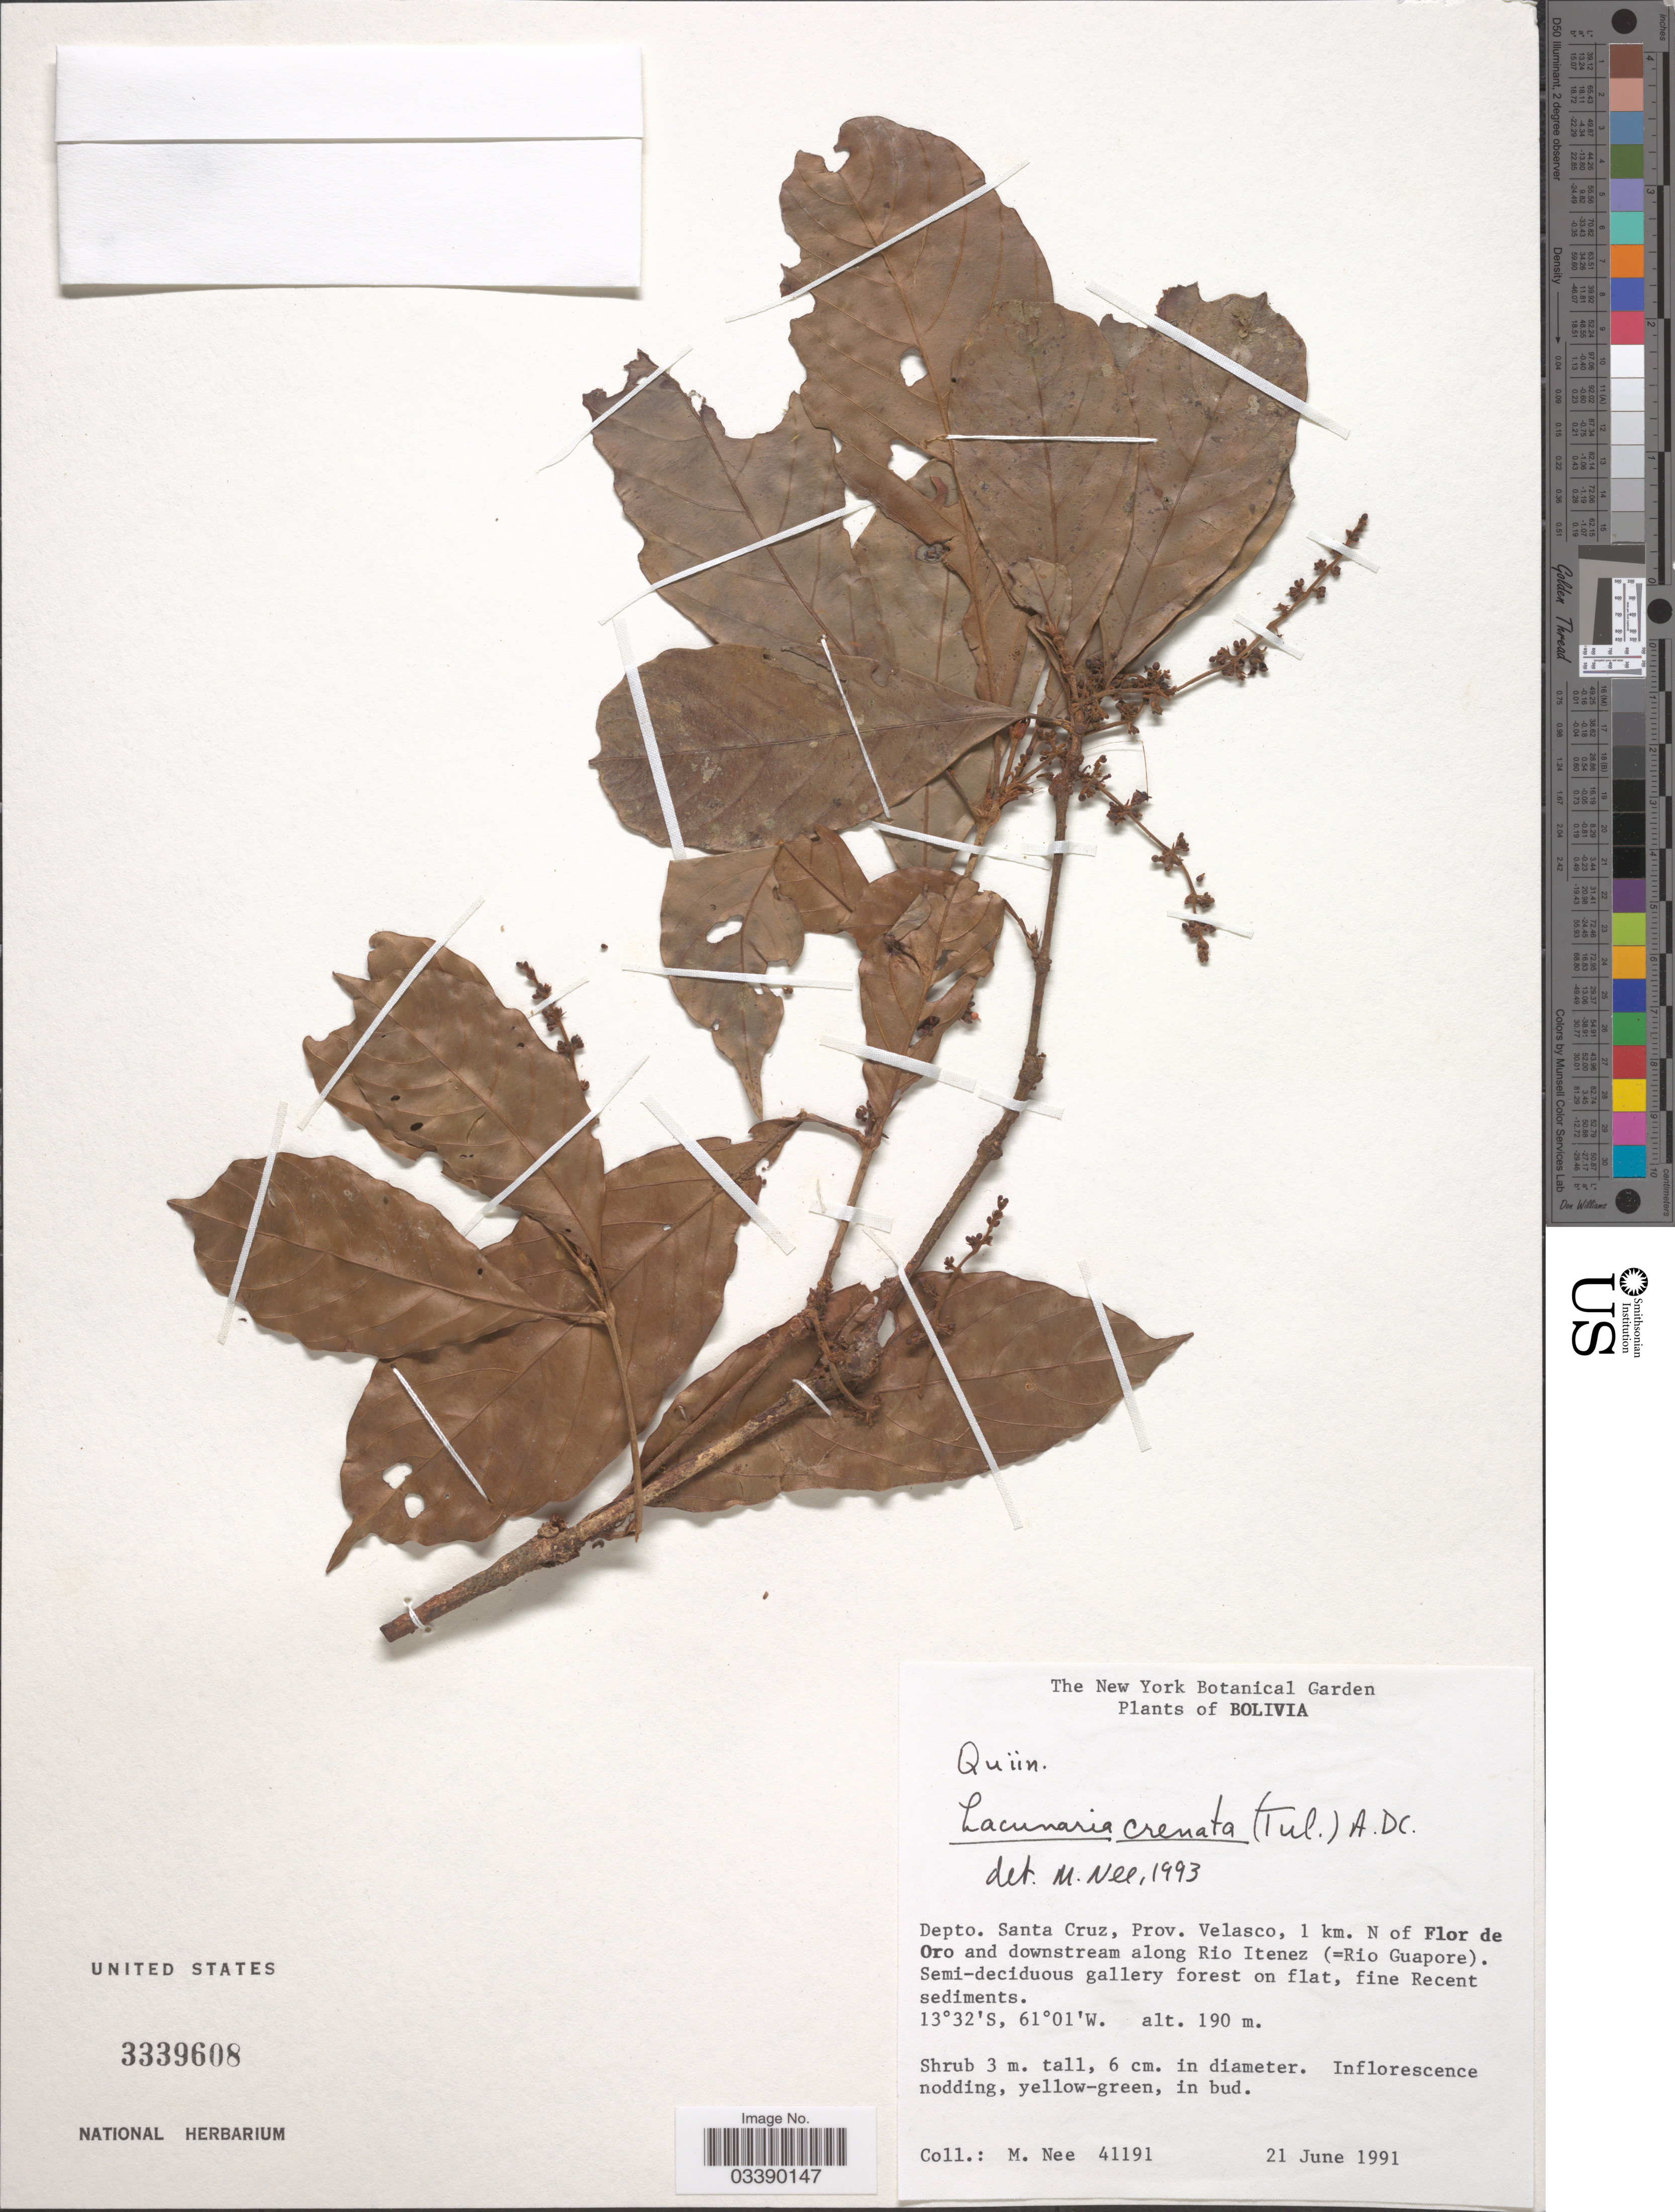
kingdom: Plantae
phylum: Tracheophyta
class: Magnoliopsida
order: Malpighiales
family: Quiinaceae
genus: Lacunaria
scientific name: Lacunaria crenata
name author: (Tul.) A.C. Sm.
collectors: M. Nee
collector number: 41191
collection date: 1991-06-21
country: Bolivia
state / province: Santa Cruz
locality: Depto. Santa Cruz, Prov. Velasco, 1 km. N of Flor de Oro and downstream along Rio Itenez (=Rio Guapore).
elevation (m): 190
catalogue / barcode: US 3339608